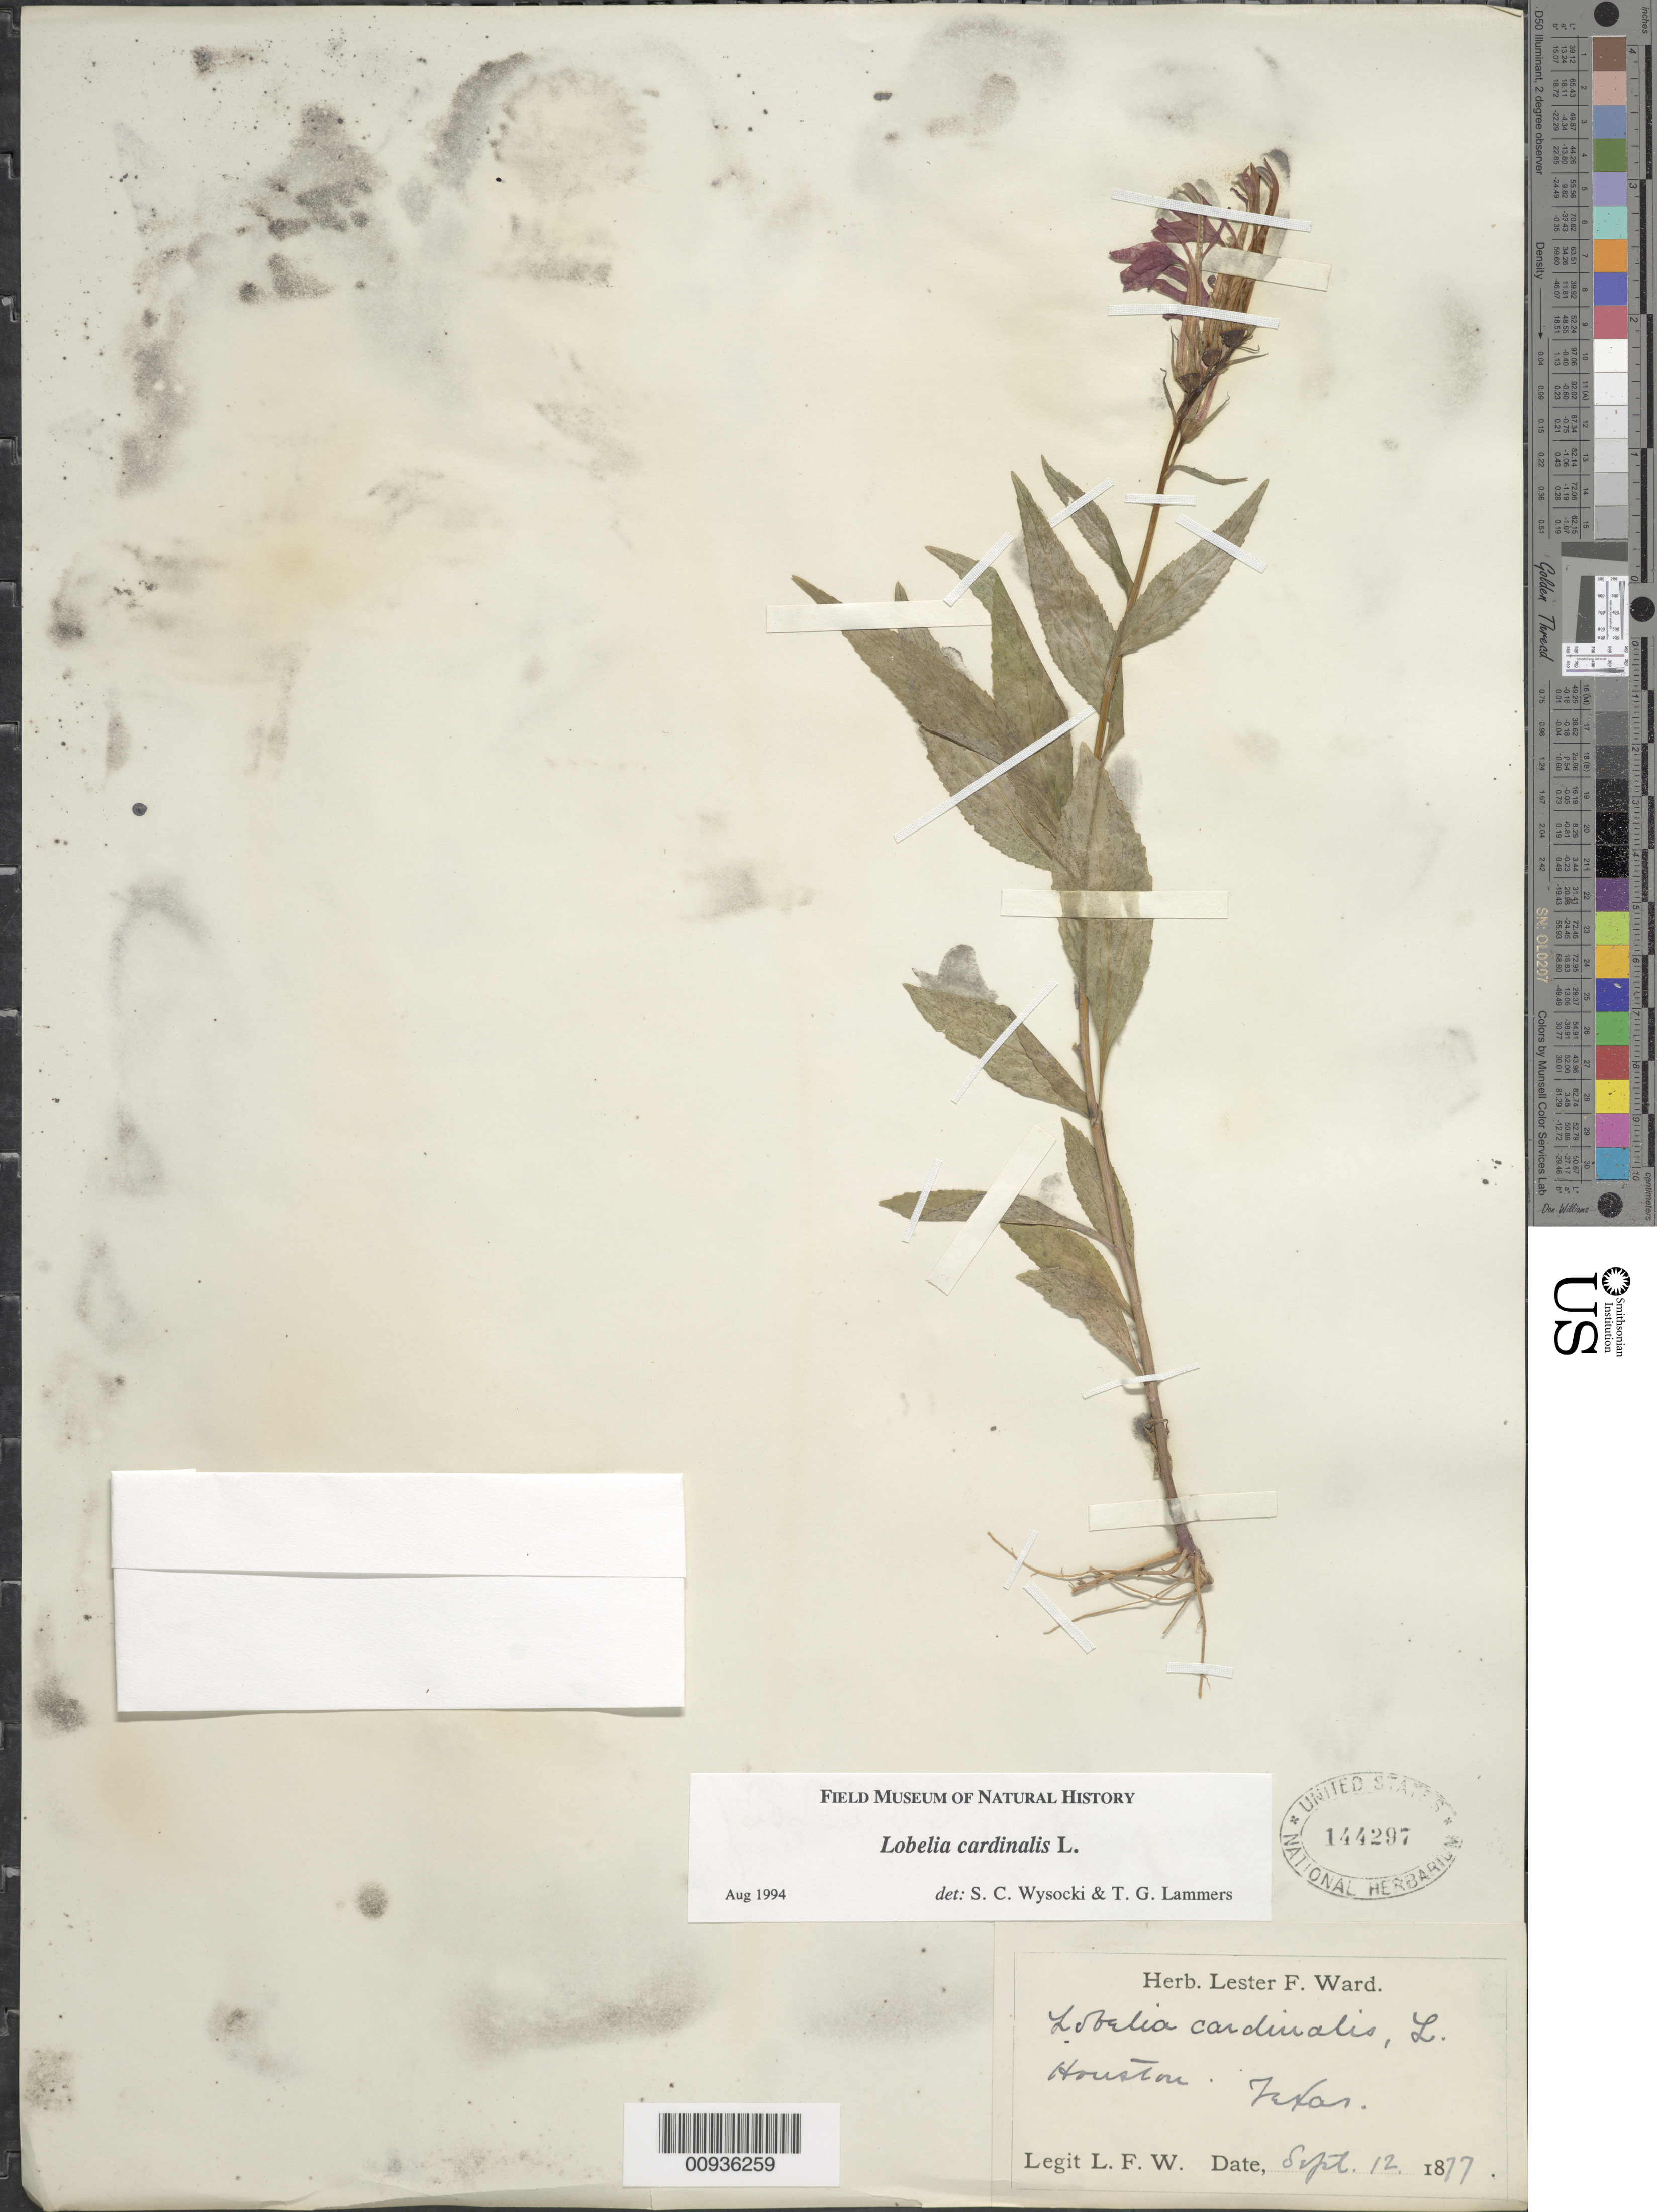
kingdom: Plantae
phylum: Tracheophyta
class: Magnoliopsida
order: Asterales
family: Campanulaceae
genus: Lobelia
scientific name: Lobelia cardinalis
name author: L.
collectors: L. F. Ward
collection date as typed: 12 Sep 1877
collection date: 1877-09-12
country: United States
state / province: Texas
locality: Houston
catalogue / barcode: US 144297